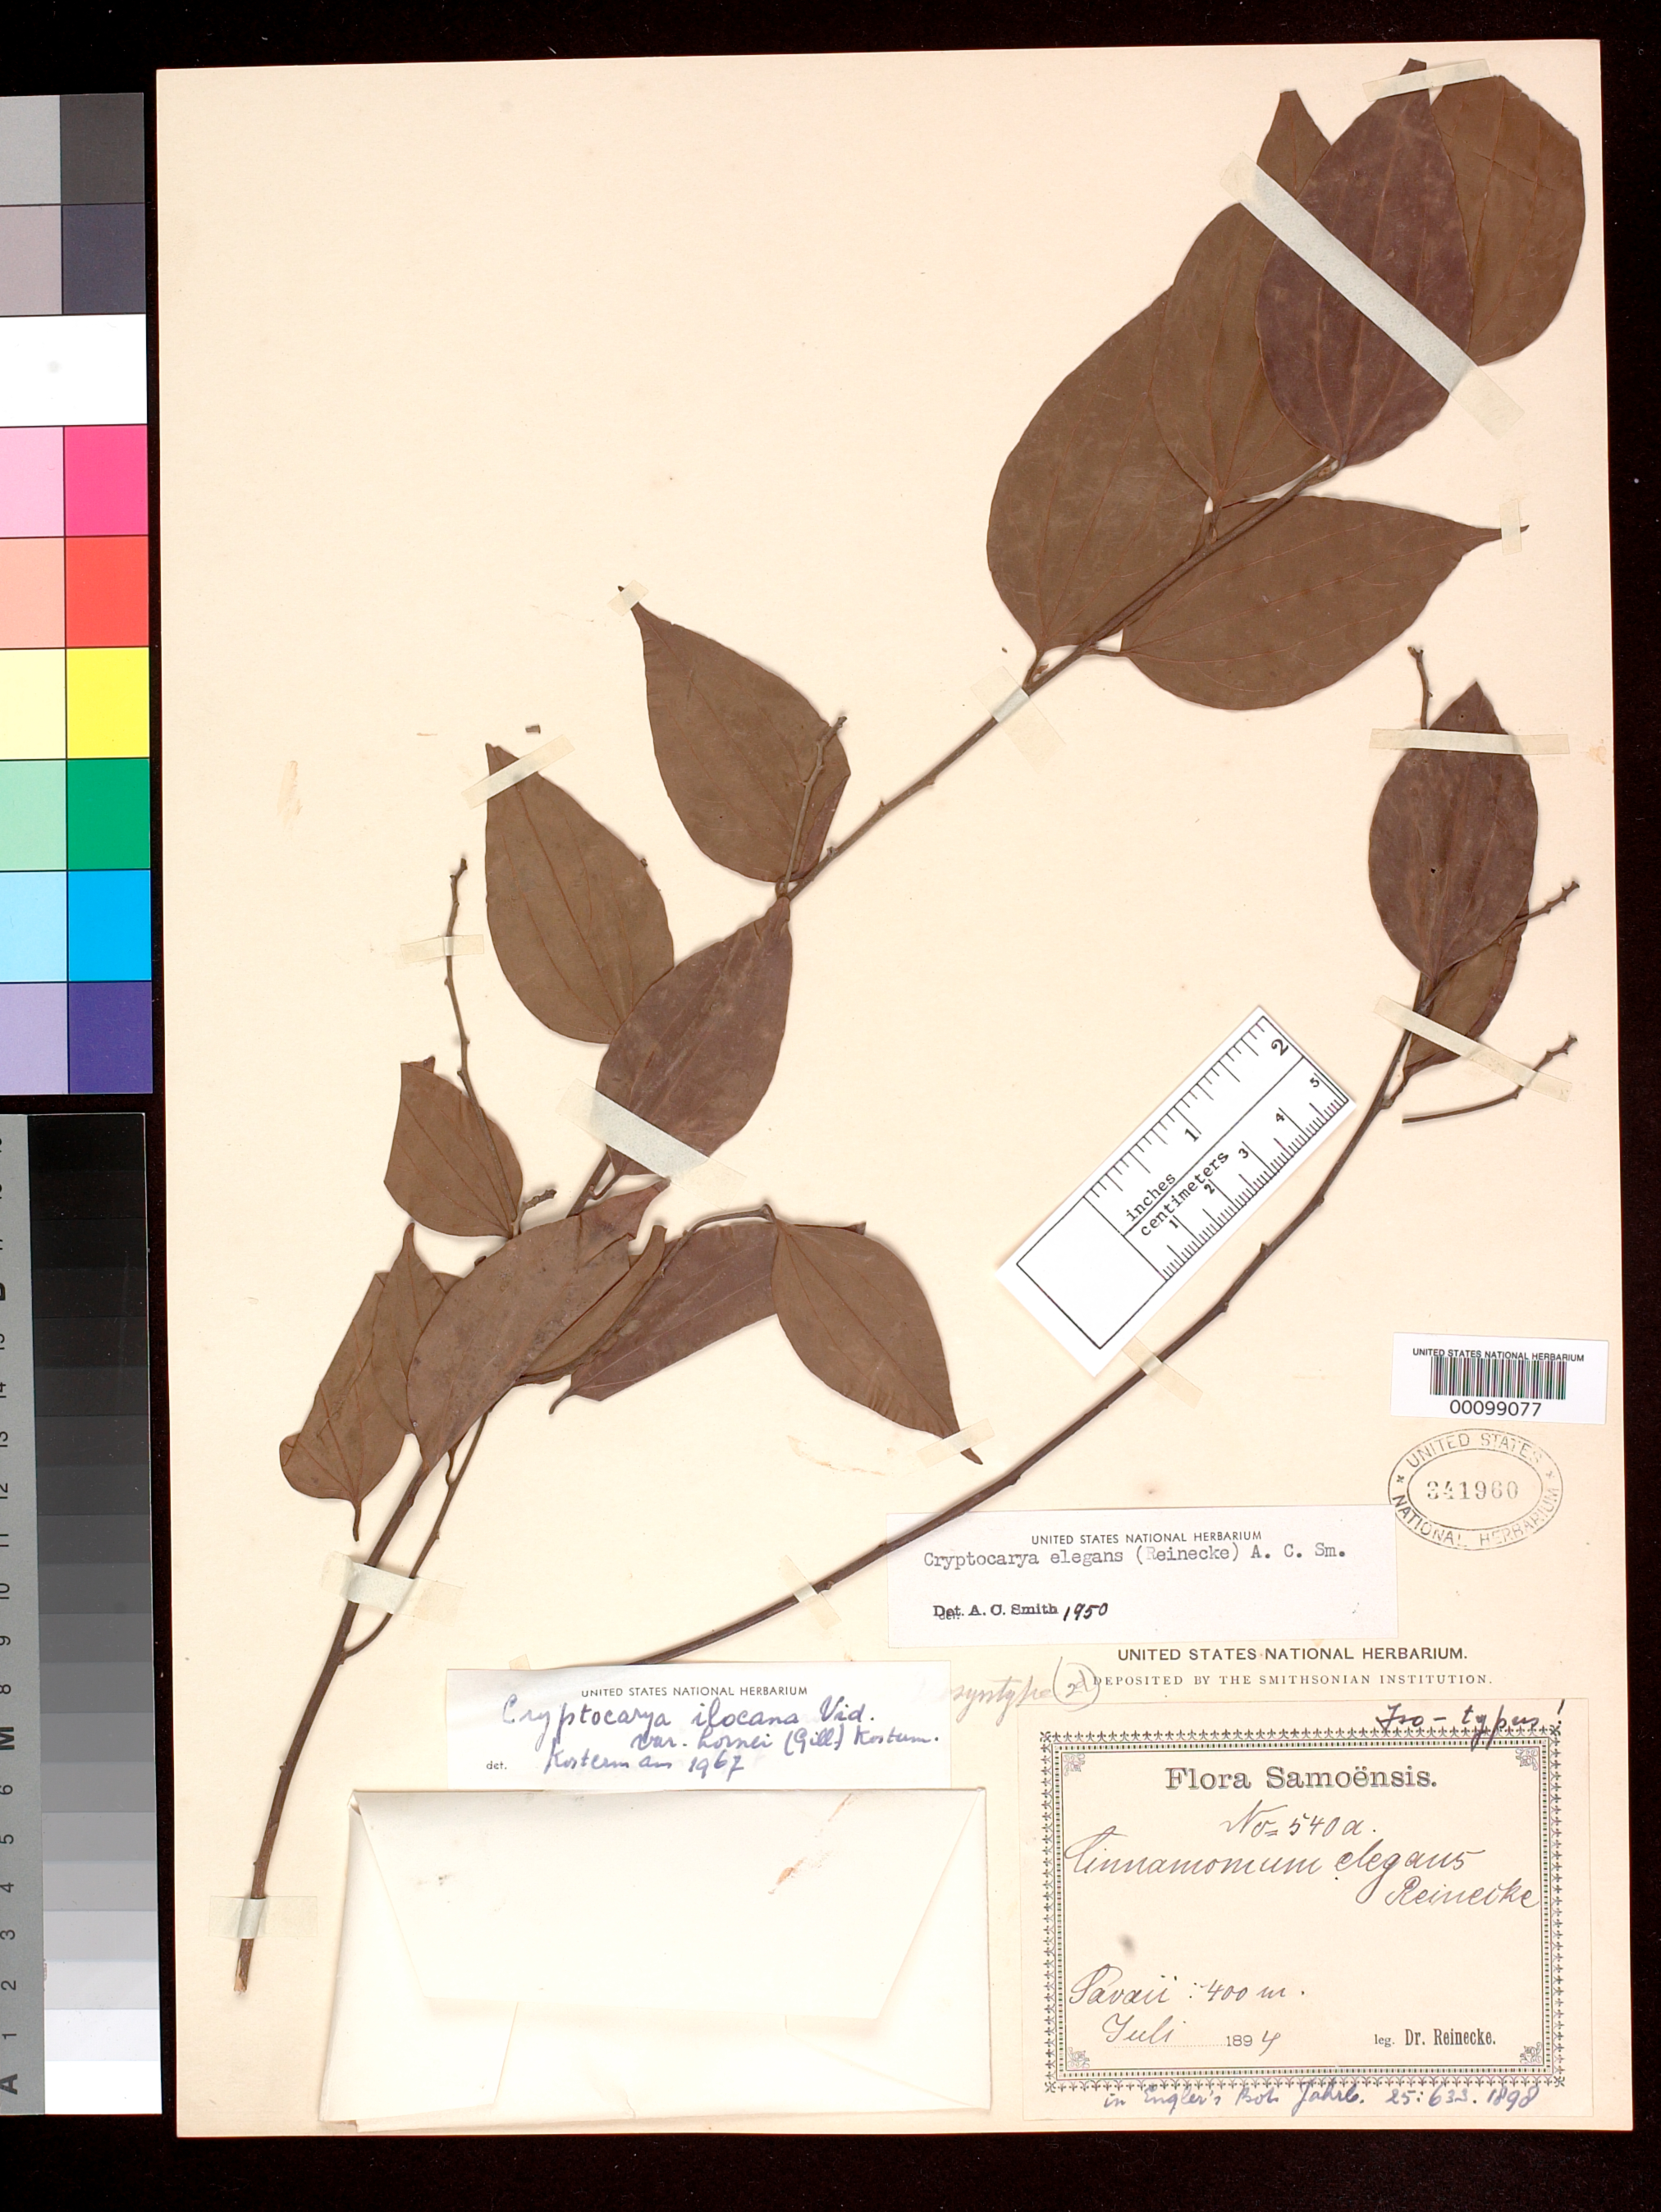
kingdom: Plantae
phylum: Tracheophyta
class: Magnoliopsida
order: Laurales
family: Lauraceae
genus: Cinnamomum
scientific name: Cinnamomum elegans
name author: Reinecke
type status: Isosyntype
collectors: F. Reinecke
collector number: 540 a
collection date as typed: Jul 1894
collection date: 1894-07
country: Samoa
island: Savai'i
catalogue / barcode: US 341960